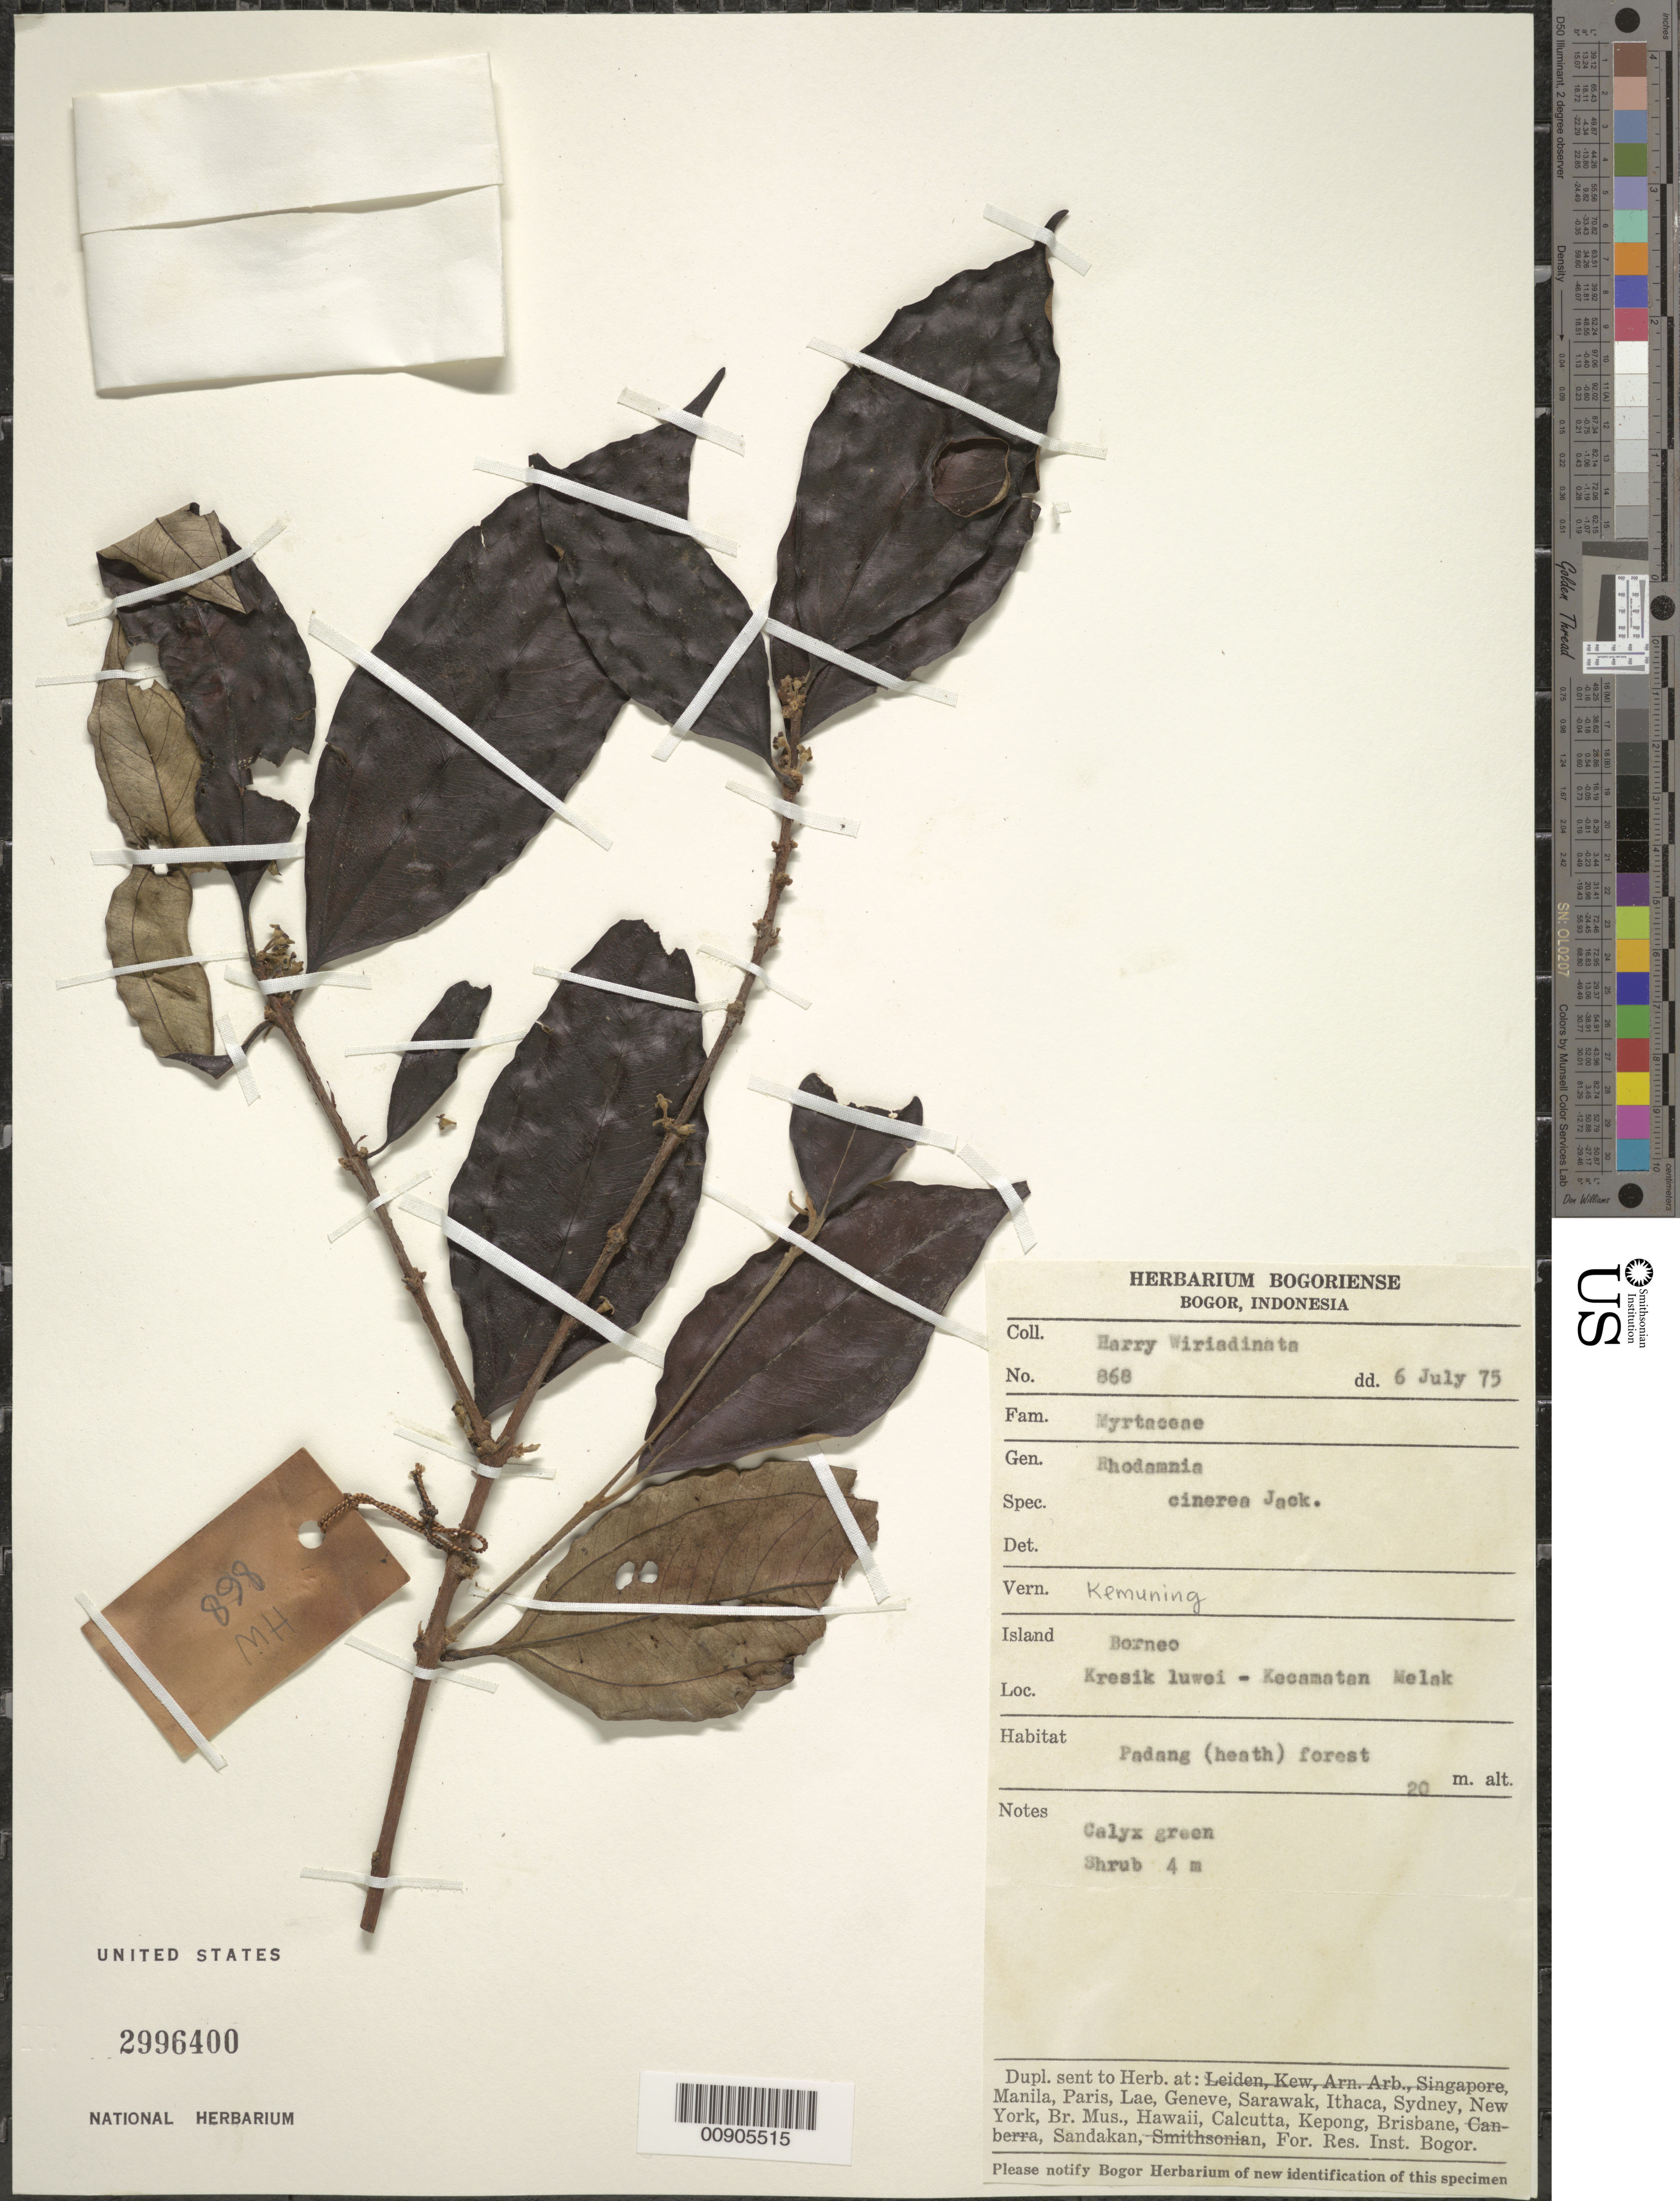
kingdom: Plantae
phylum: Tracheophyta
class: Magnoliopsida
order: Myrtales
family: Myrtaceae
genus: Rhodamnia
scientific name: Rhodamnia cinerea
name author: Jack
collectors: H. Wiriadinata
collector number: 868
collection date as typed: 06 Jul 1975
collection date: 1975-07-06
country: Indonesia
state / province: Kalimantan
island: Borneo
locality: Kresik luwei- Kecamatan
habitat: Padang (health) forest.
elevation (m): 20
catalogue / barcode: US 2996400